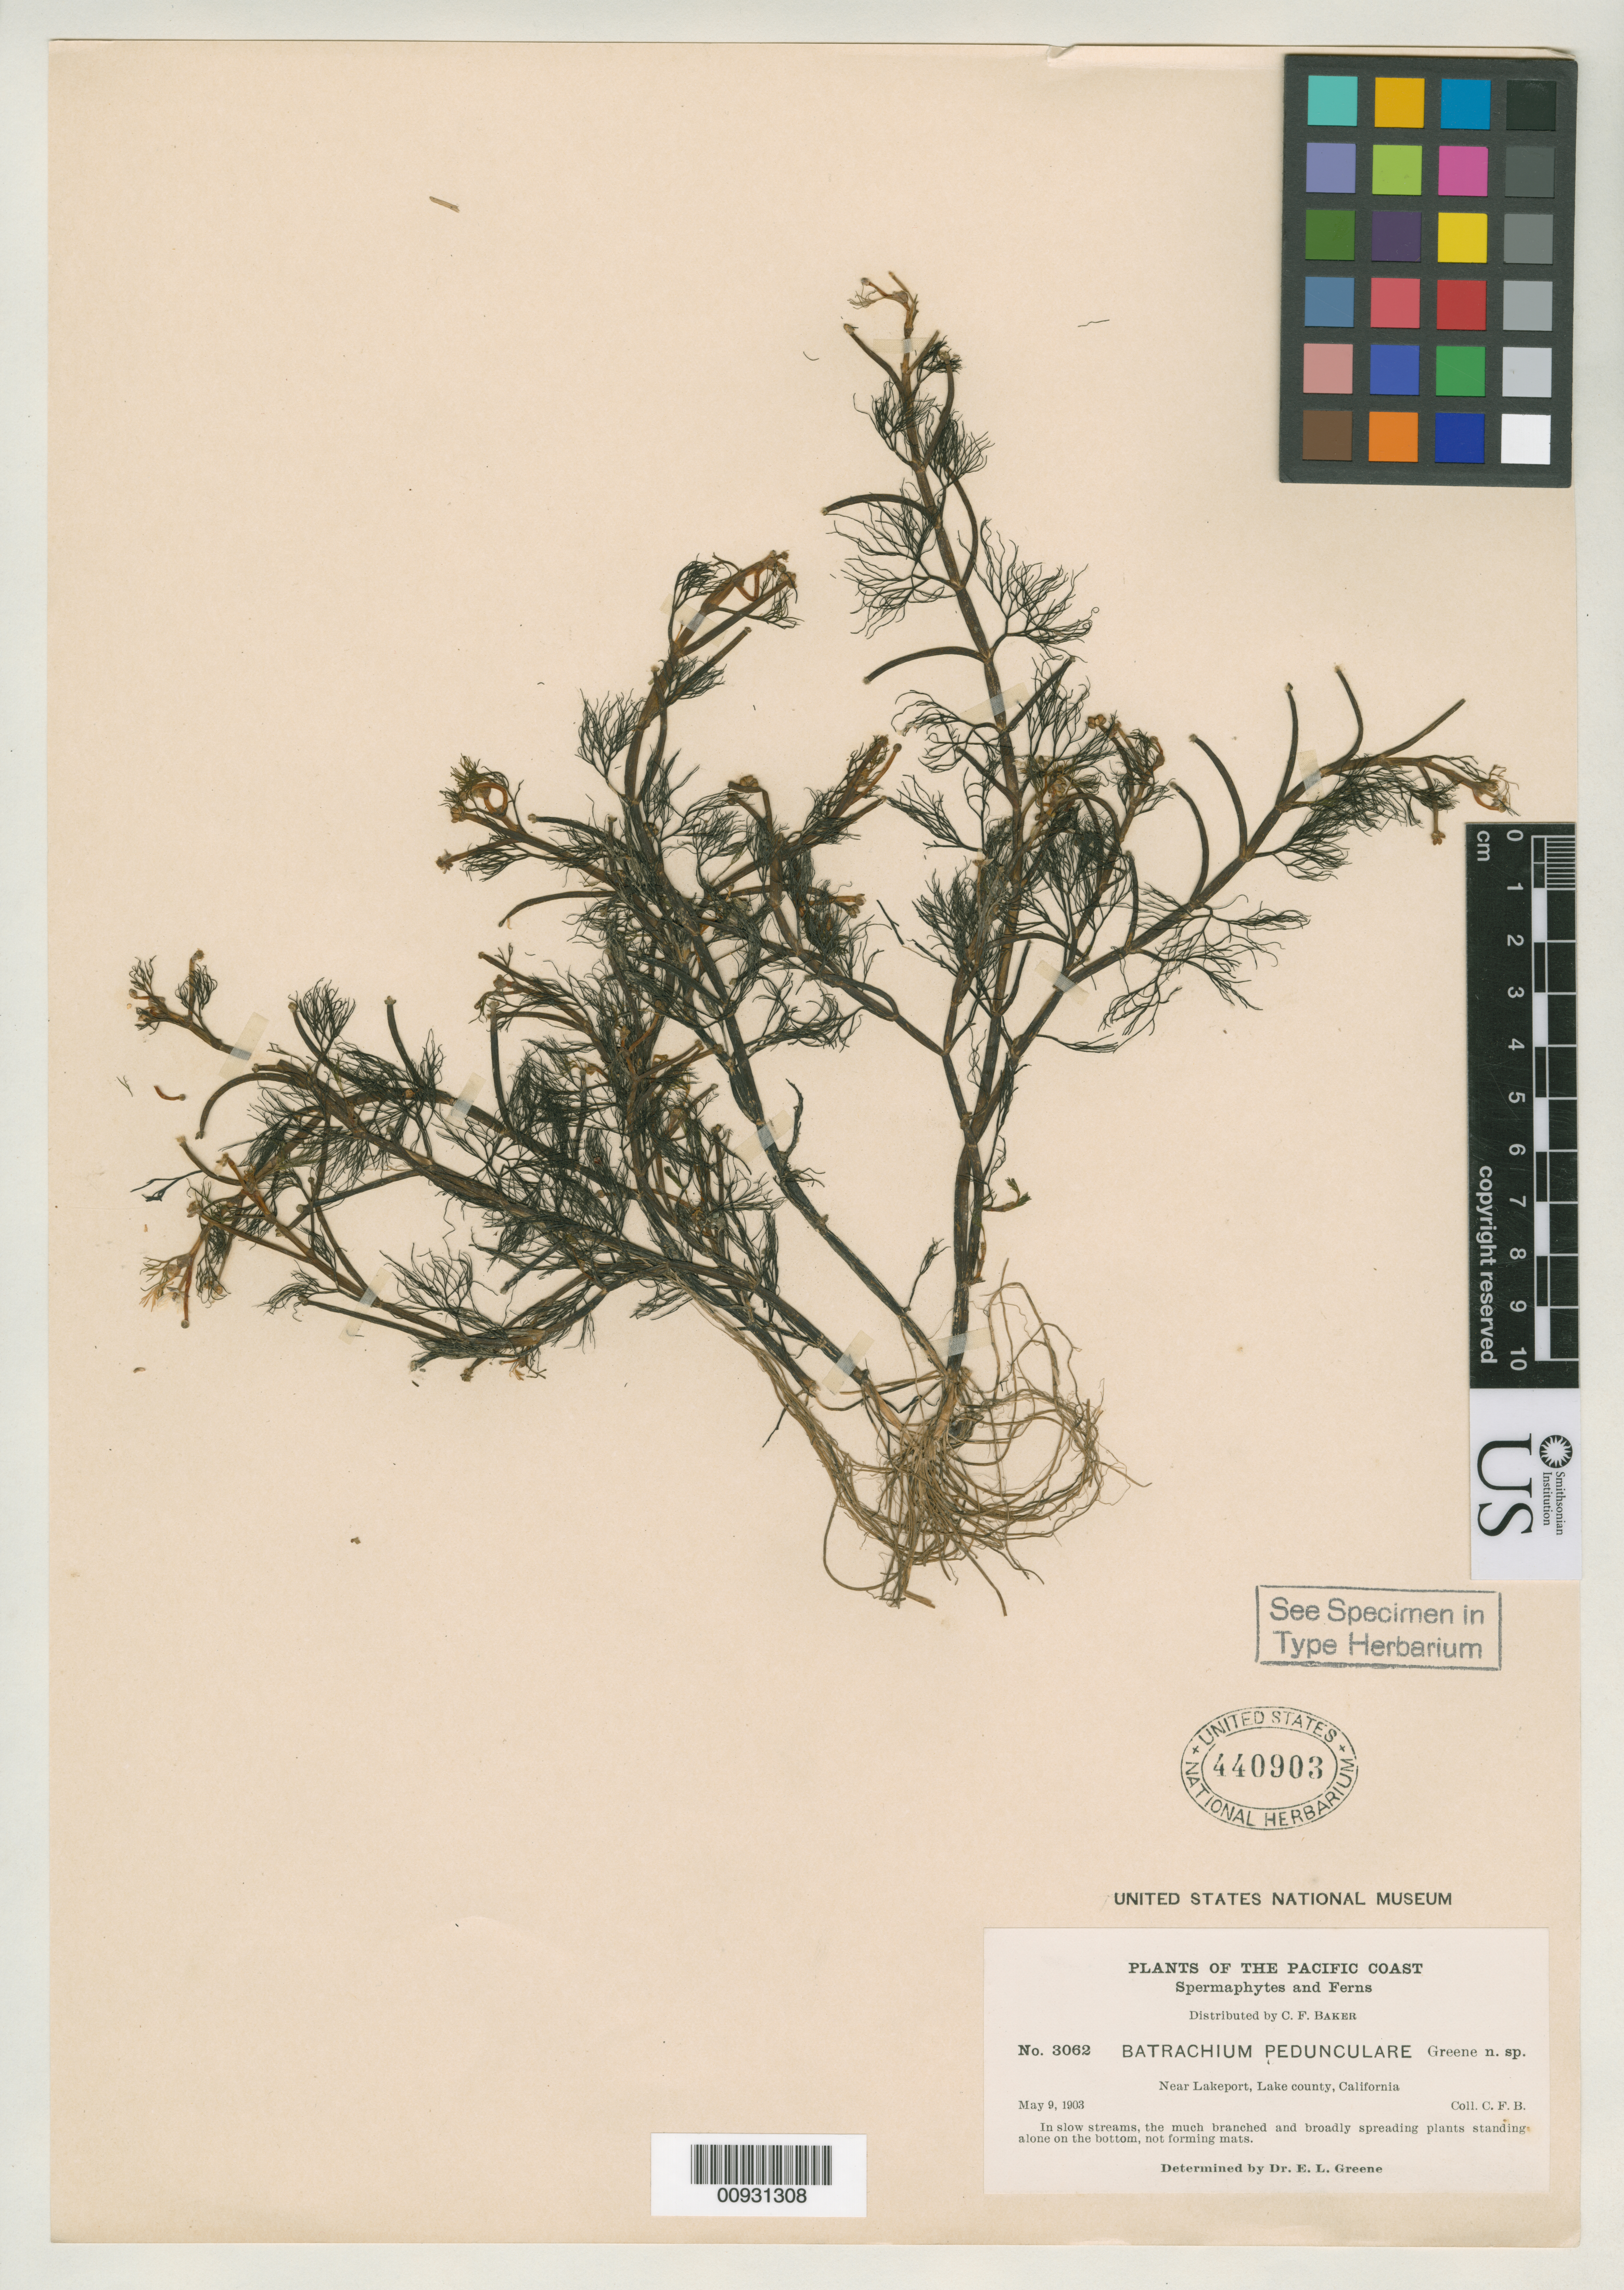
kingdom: Plantae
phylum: Tracheophyta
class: Magnoliopsida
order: Ranunculales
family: Ranunculaceae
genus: Batrachium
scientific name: Batrachium pedunculare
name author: Greene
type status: Isotype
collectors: C. F. Baker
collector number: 3062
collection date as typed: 09 May 1903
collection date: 1903-05-09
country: United States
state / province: California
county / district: Lake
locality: Near Lakeport.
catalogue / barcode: US 440903